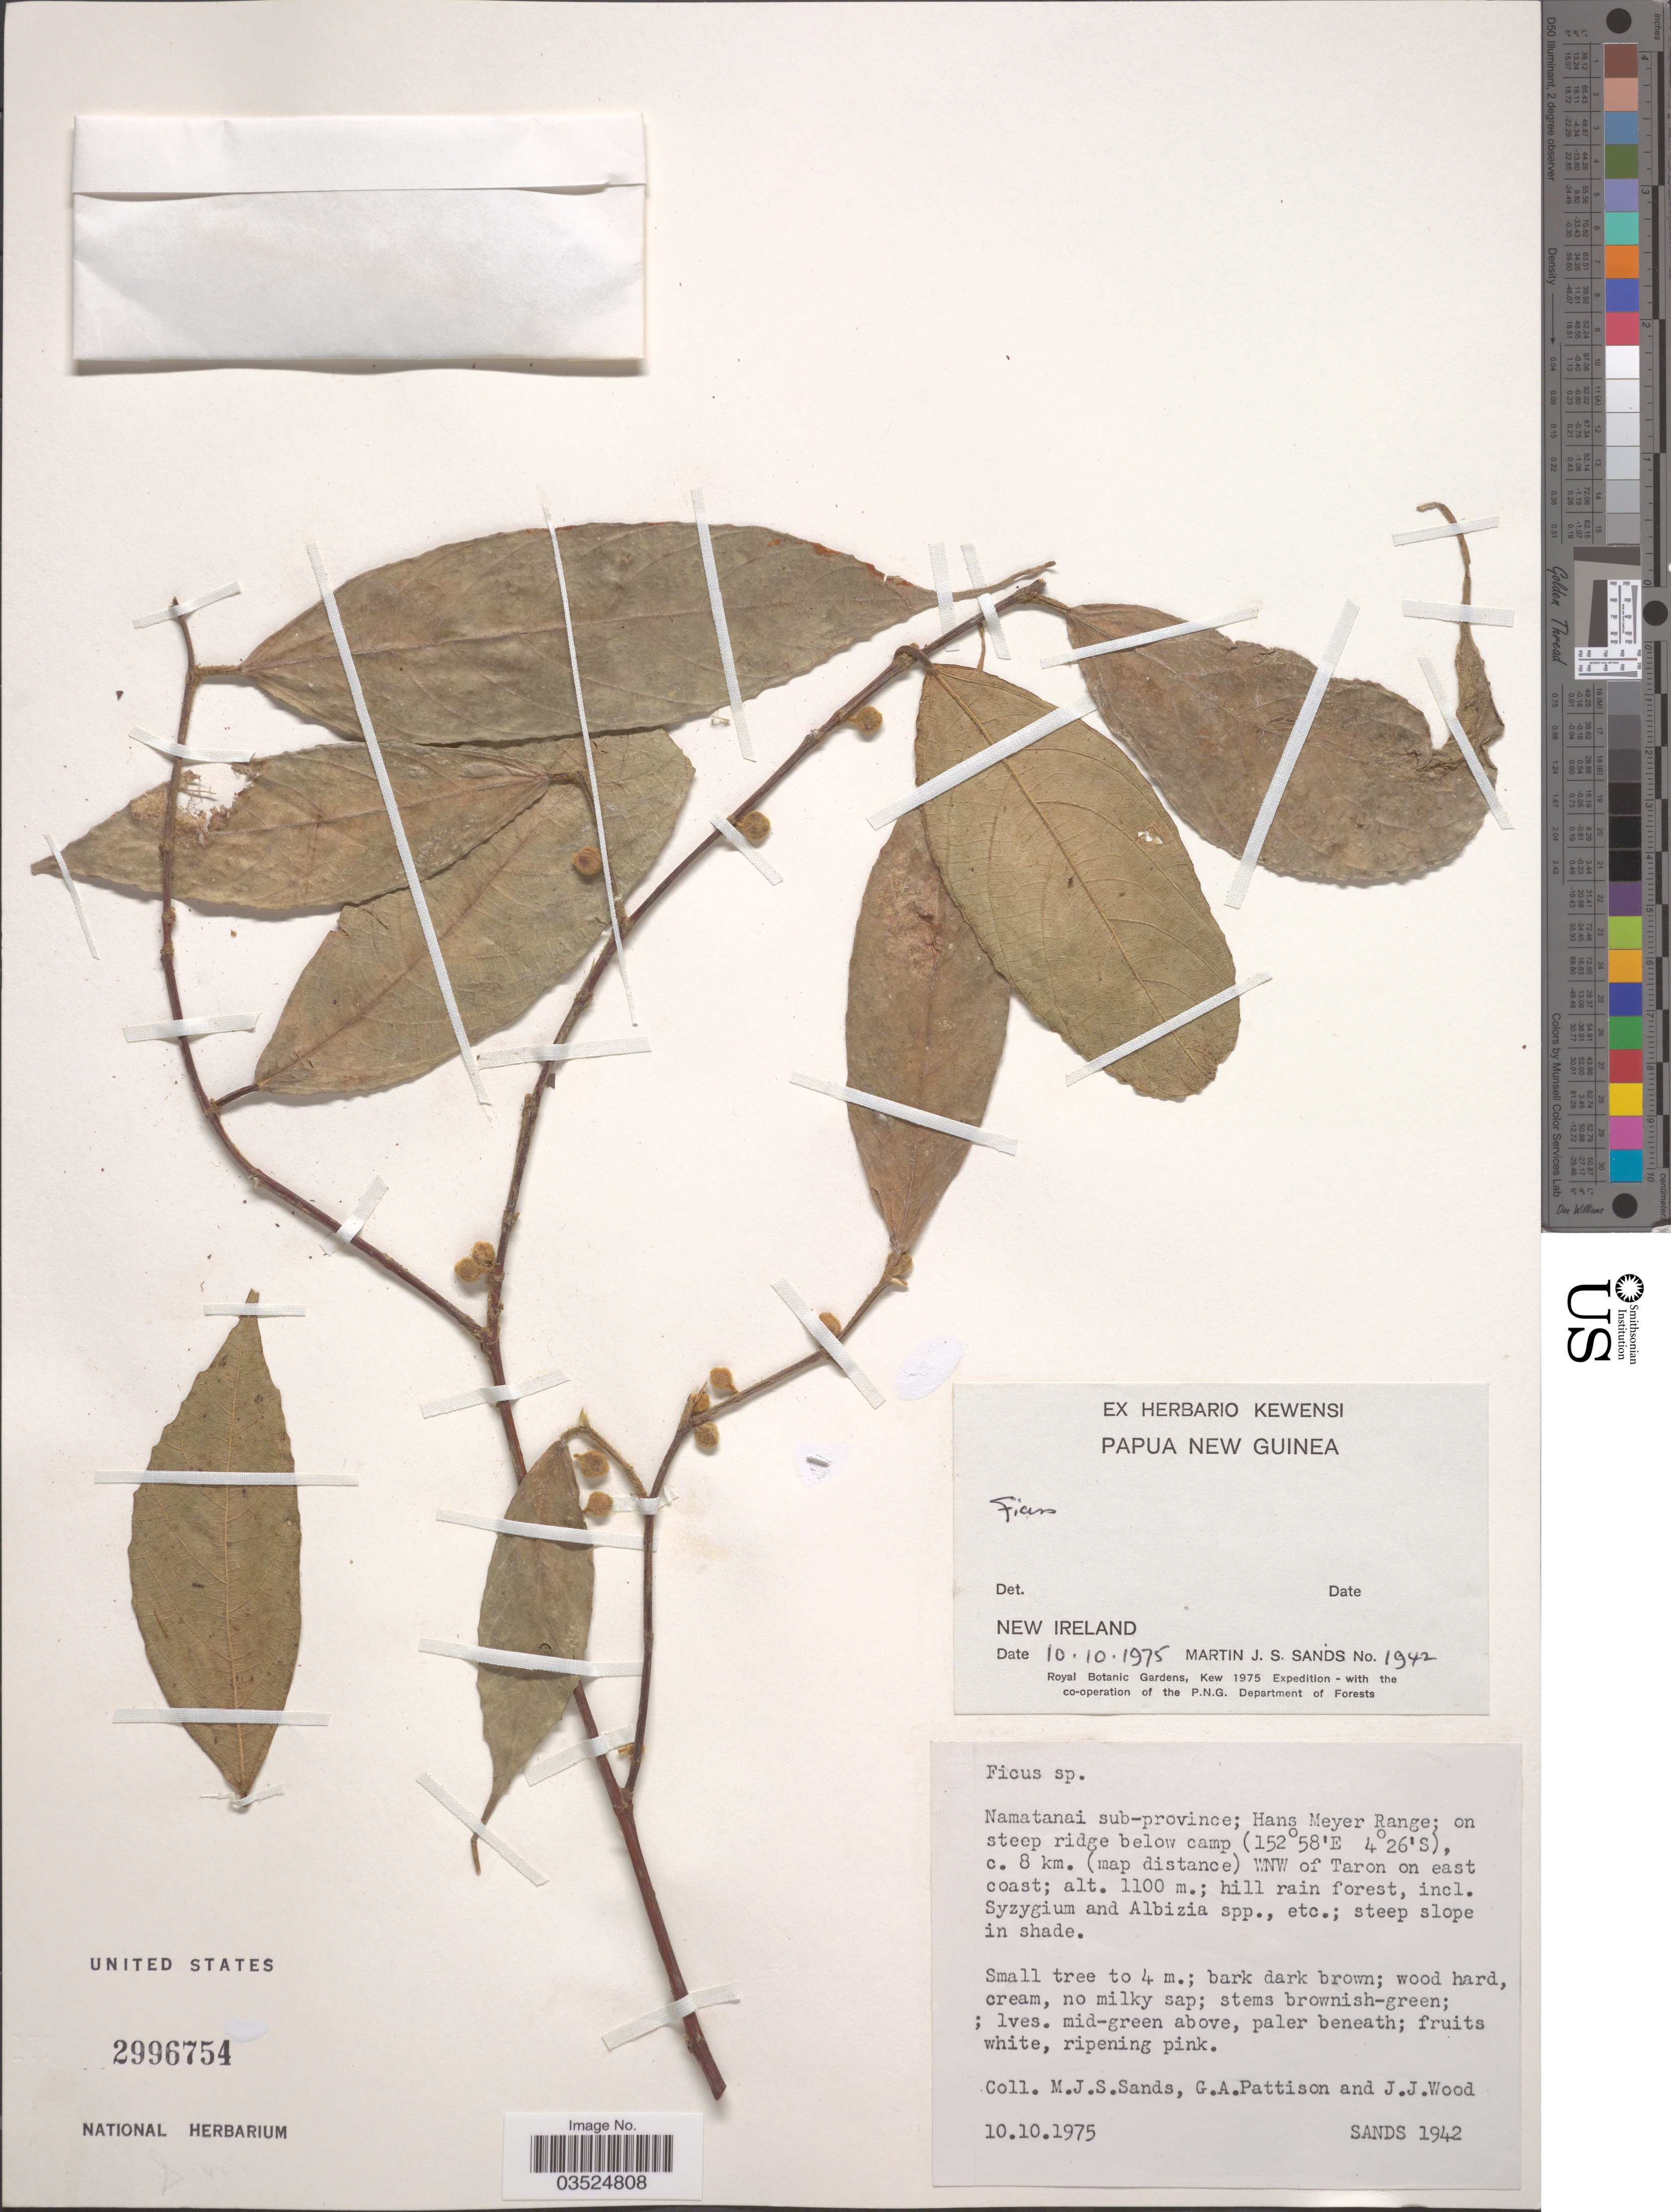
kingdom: Plantae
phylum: Tracheophyta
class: Magnoliopsida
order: Rosales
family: Moraceae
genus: Ficus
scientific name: Ficus sp.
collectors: M. Sands, G. Pattison, J. Wood & R. Kene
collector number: SANDS 1942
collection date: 1975-10-10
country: Papua New Guinea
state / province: New Ireland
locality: Namatanai sub-province; Hans Meyer Range; on steep ridge below camp, c. 8 km. (map distance) WNW of Taron on east coast.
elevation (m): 1100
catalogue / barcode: US 2996754